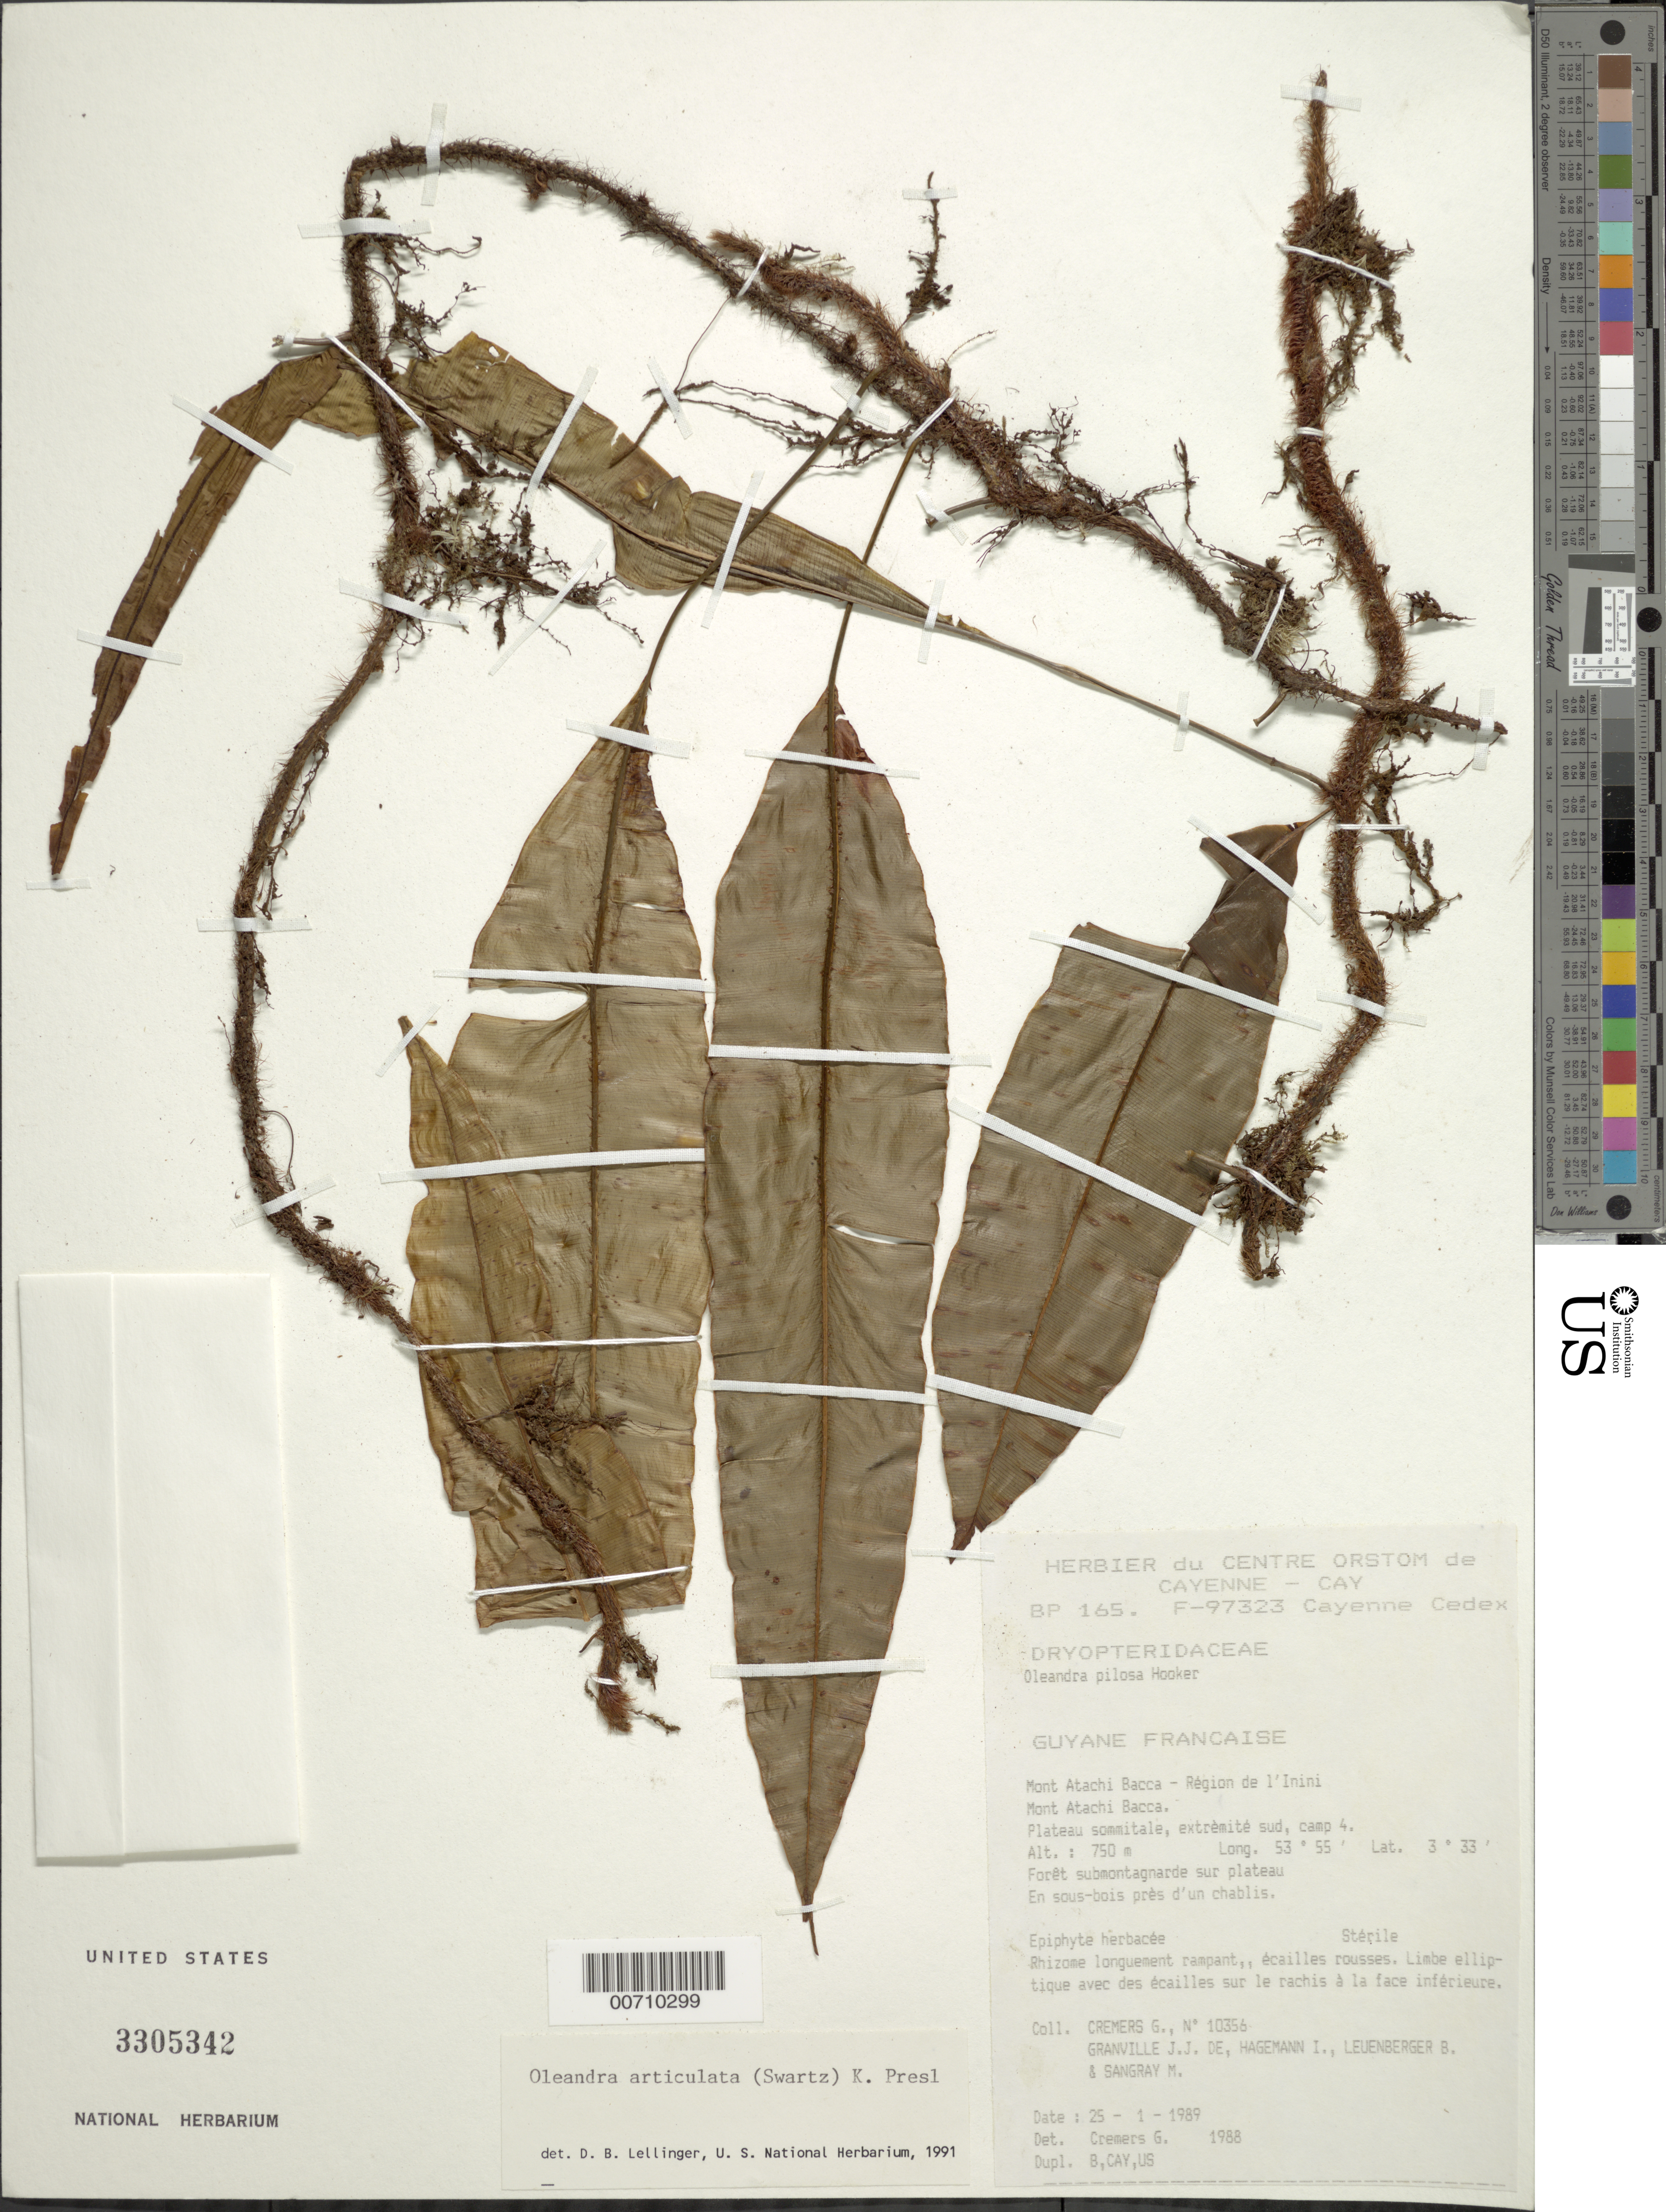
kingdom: Plantae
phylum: Tracheophyta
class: Polypodiopsida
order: Polypodiales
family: Oleandraceae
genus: Oleandra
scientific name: Oleandra articulata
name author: (Sw.) C. Presl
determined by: Lellinger, David B., (BOT), Smithsonian Institution - National Museum of Natural History (UNITED STATES)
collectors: G. Cremers et al.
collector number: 10356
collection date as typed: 25-Jan-89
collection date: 1989-01-25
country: French Guiana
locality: Mont Atachi Bacca, région de l'Inini, plateau sommitale, extrèmité sud, camp 4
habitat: Forêt submontagnarde sur plateau, en sous bois près d'un chablis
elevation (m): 750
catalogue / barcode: US 3305342